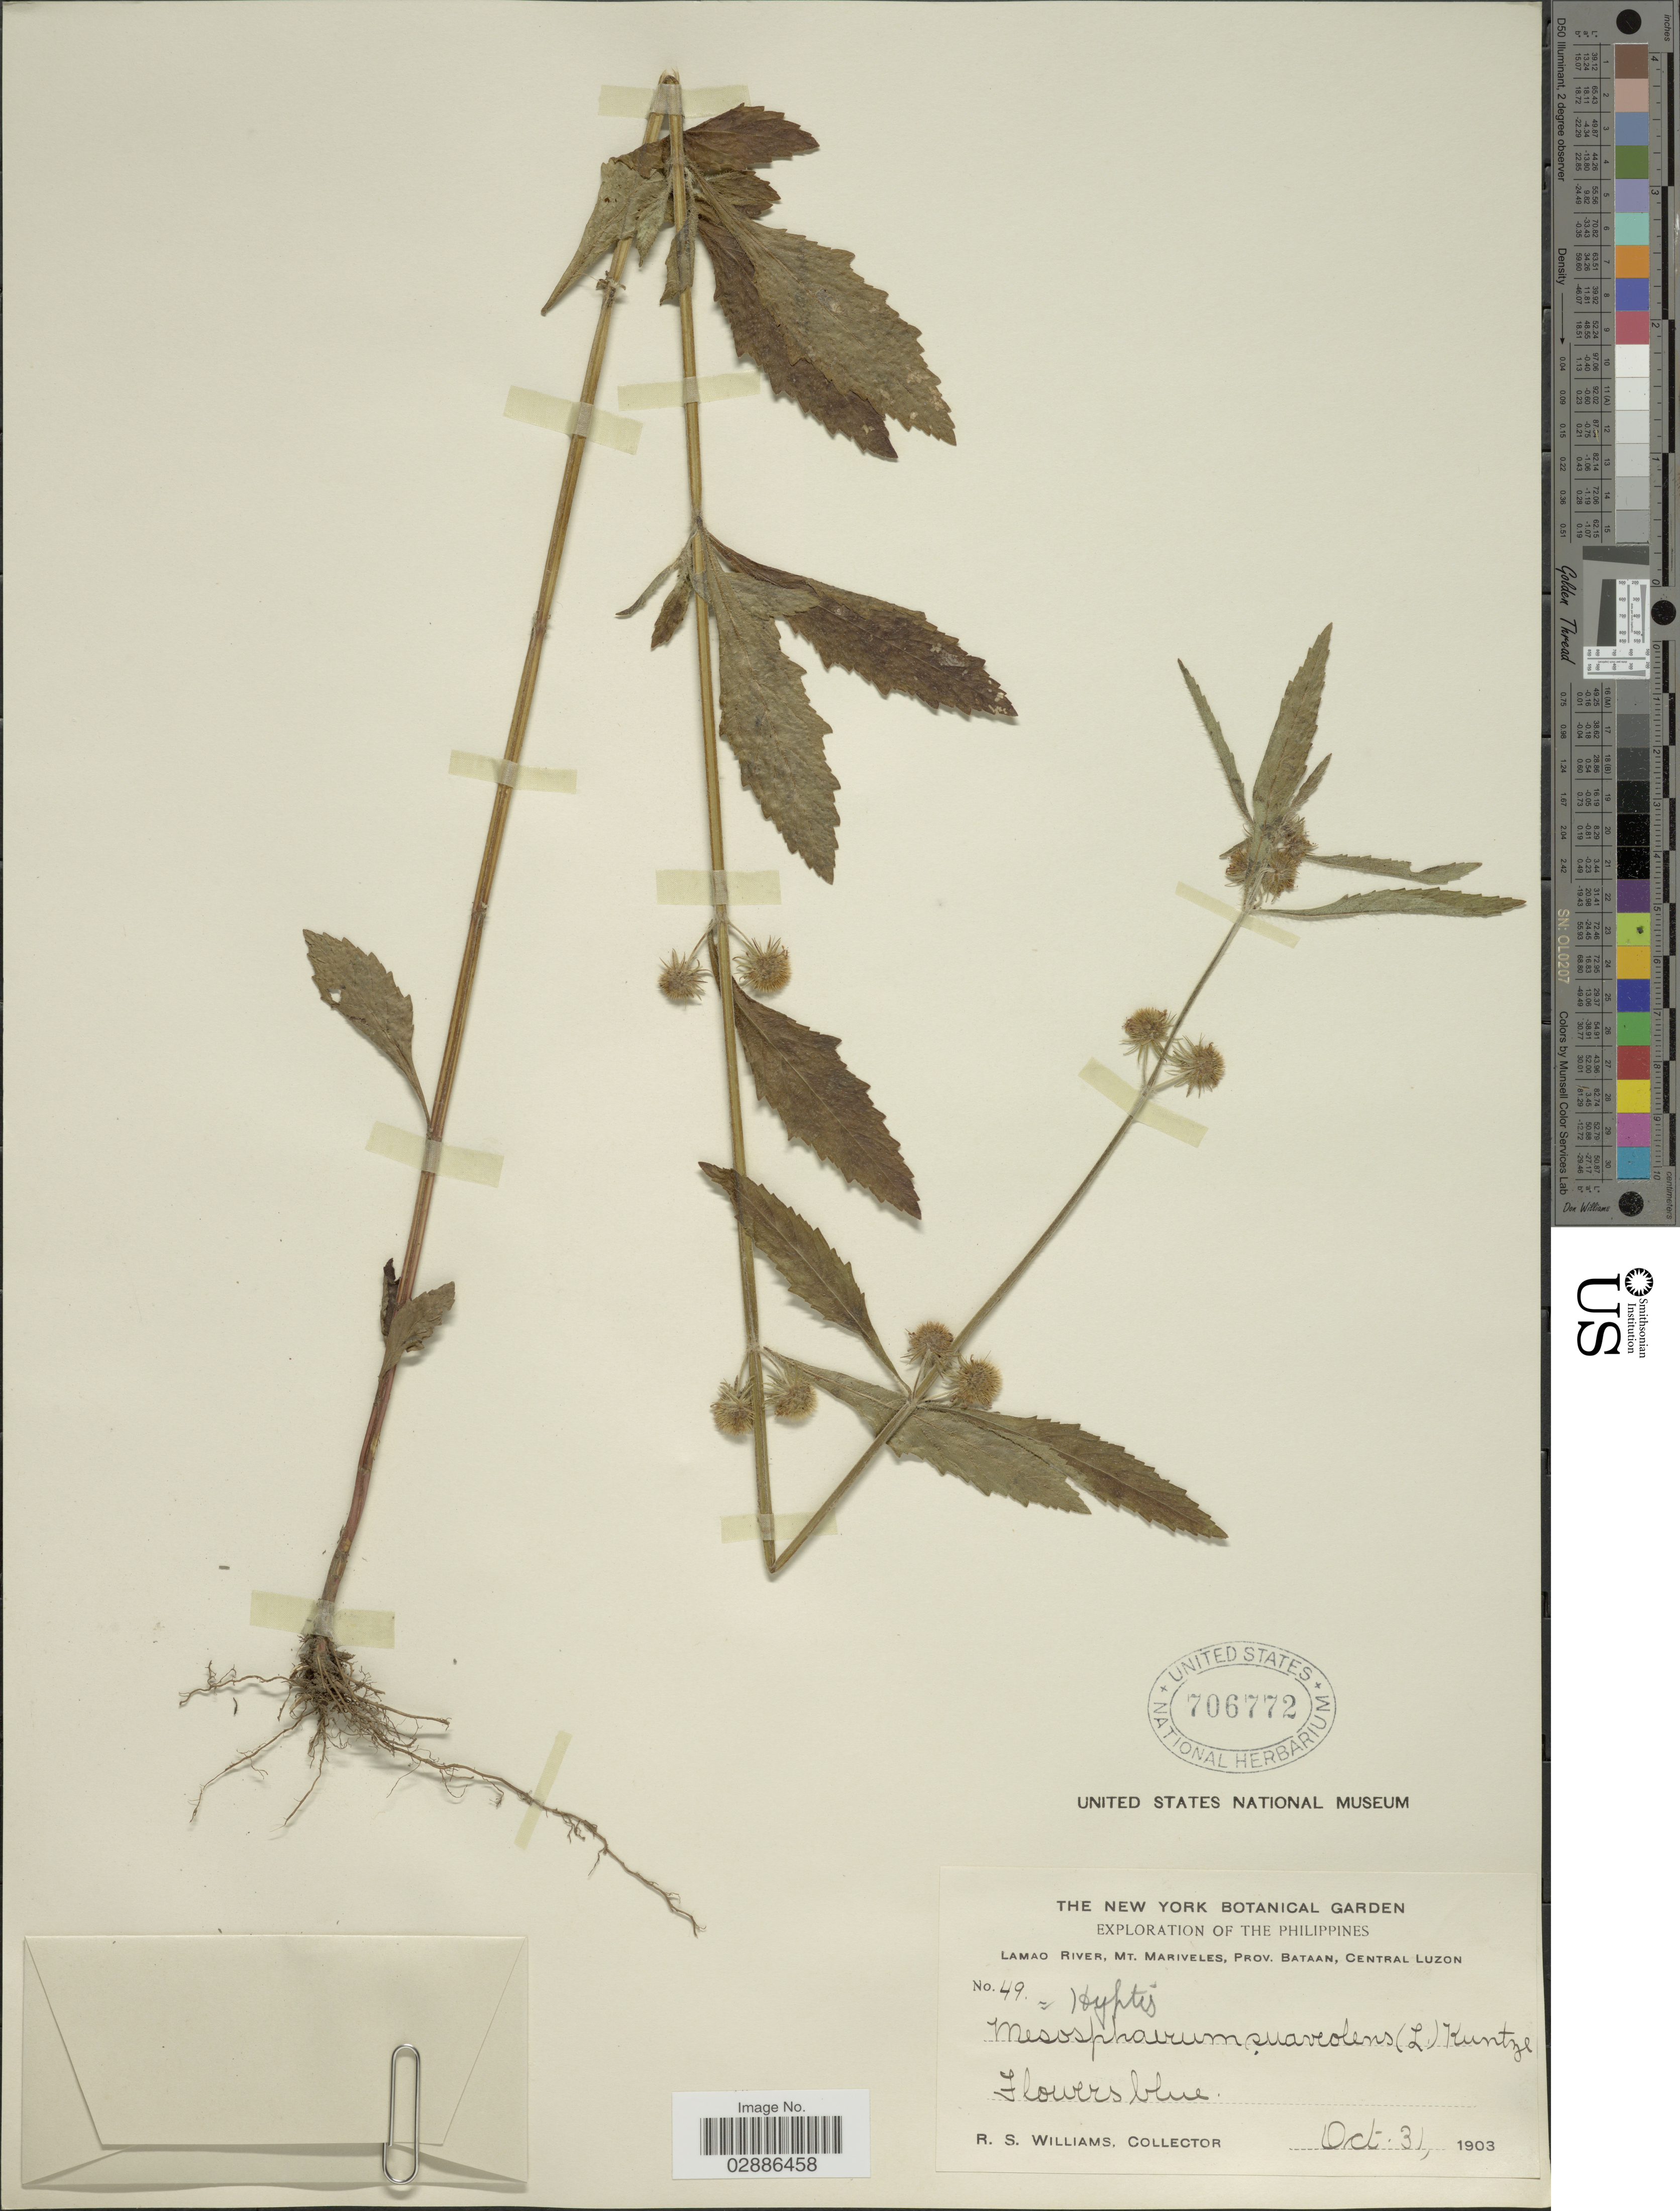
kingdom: Plantae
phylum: Tracheophyta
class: Magnoliopsida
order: Lamiales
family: Lamiaceae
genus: Hyptis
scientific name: Hyptis sp.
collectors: R. S. Williams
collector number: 49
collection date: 1903-10-31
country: Philippines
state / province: Central Luzon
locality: Lamao River, Mt. Mariveles, Prov. Bataan, Central Luzon.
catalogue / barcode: US 706772